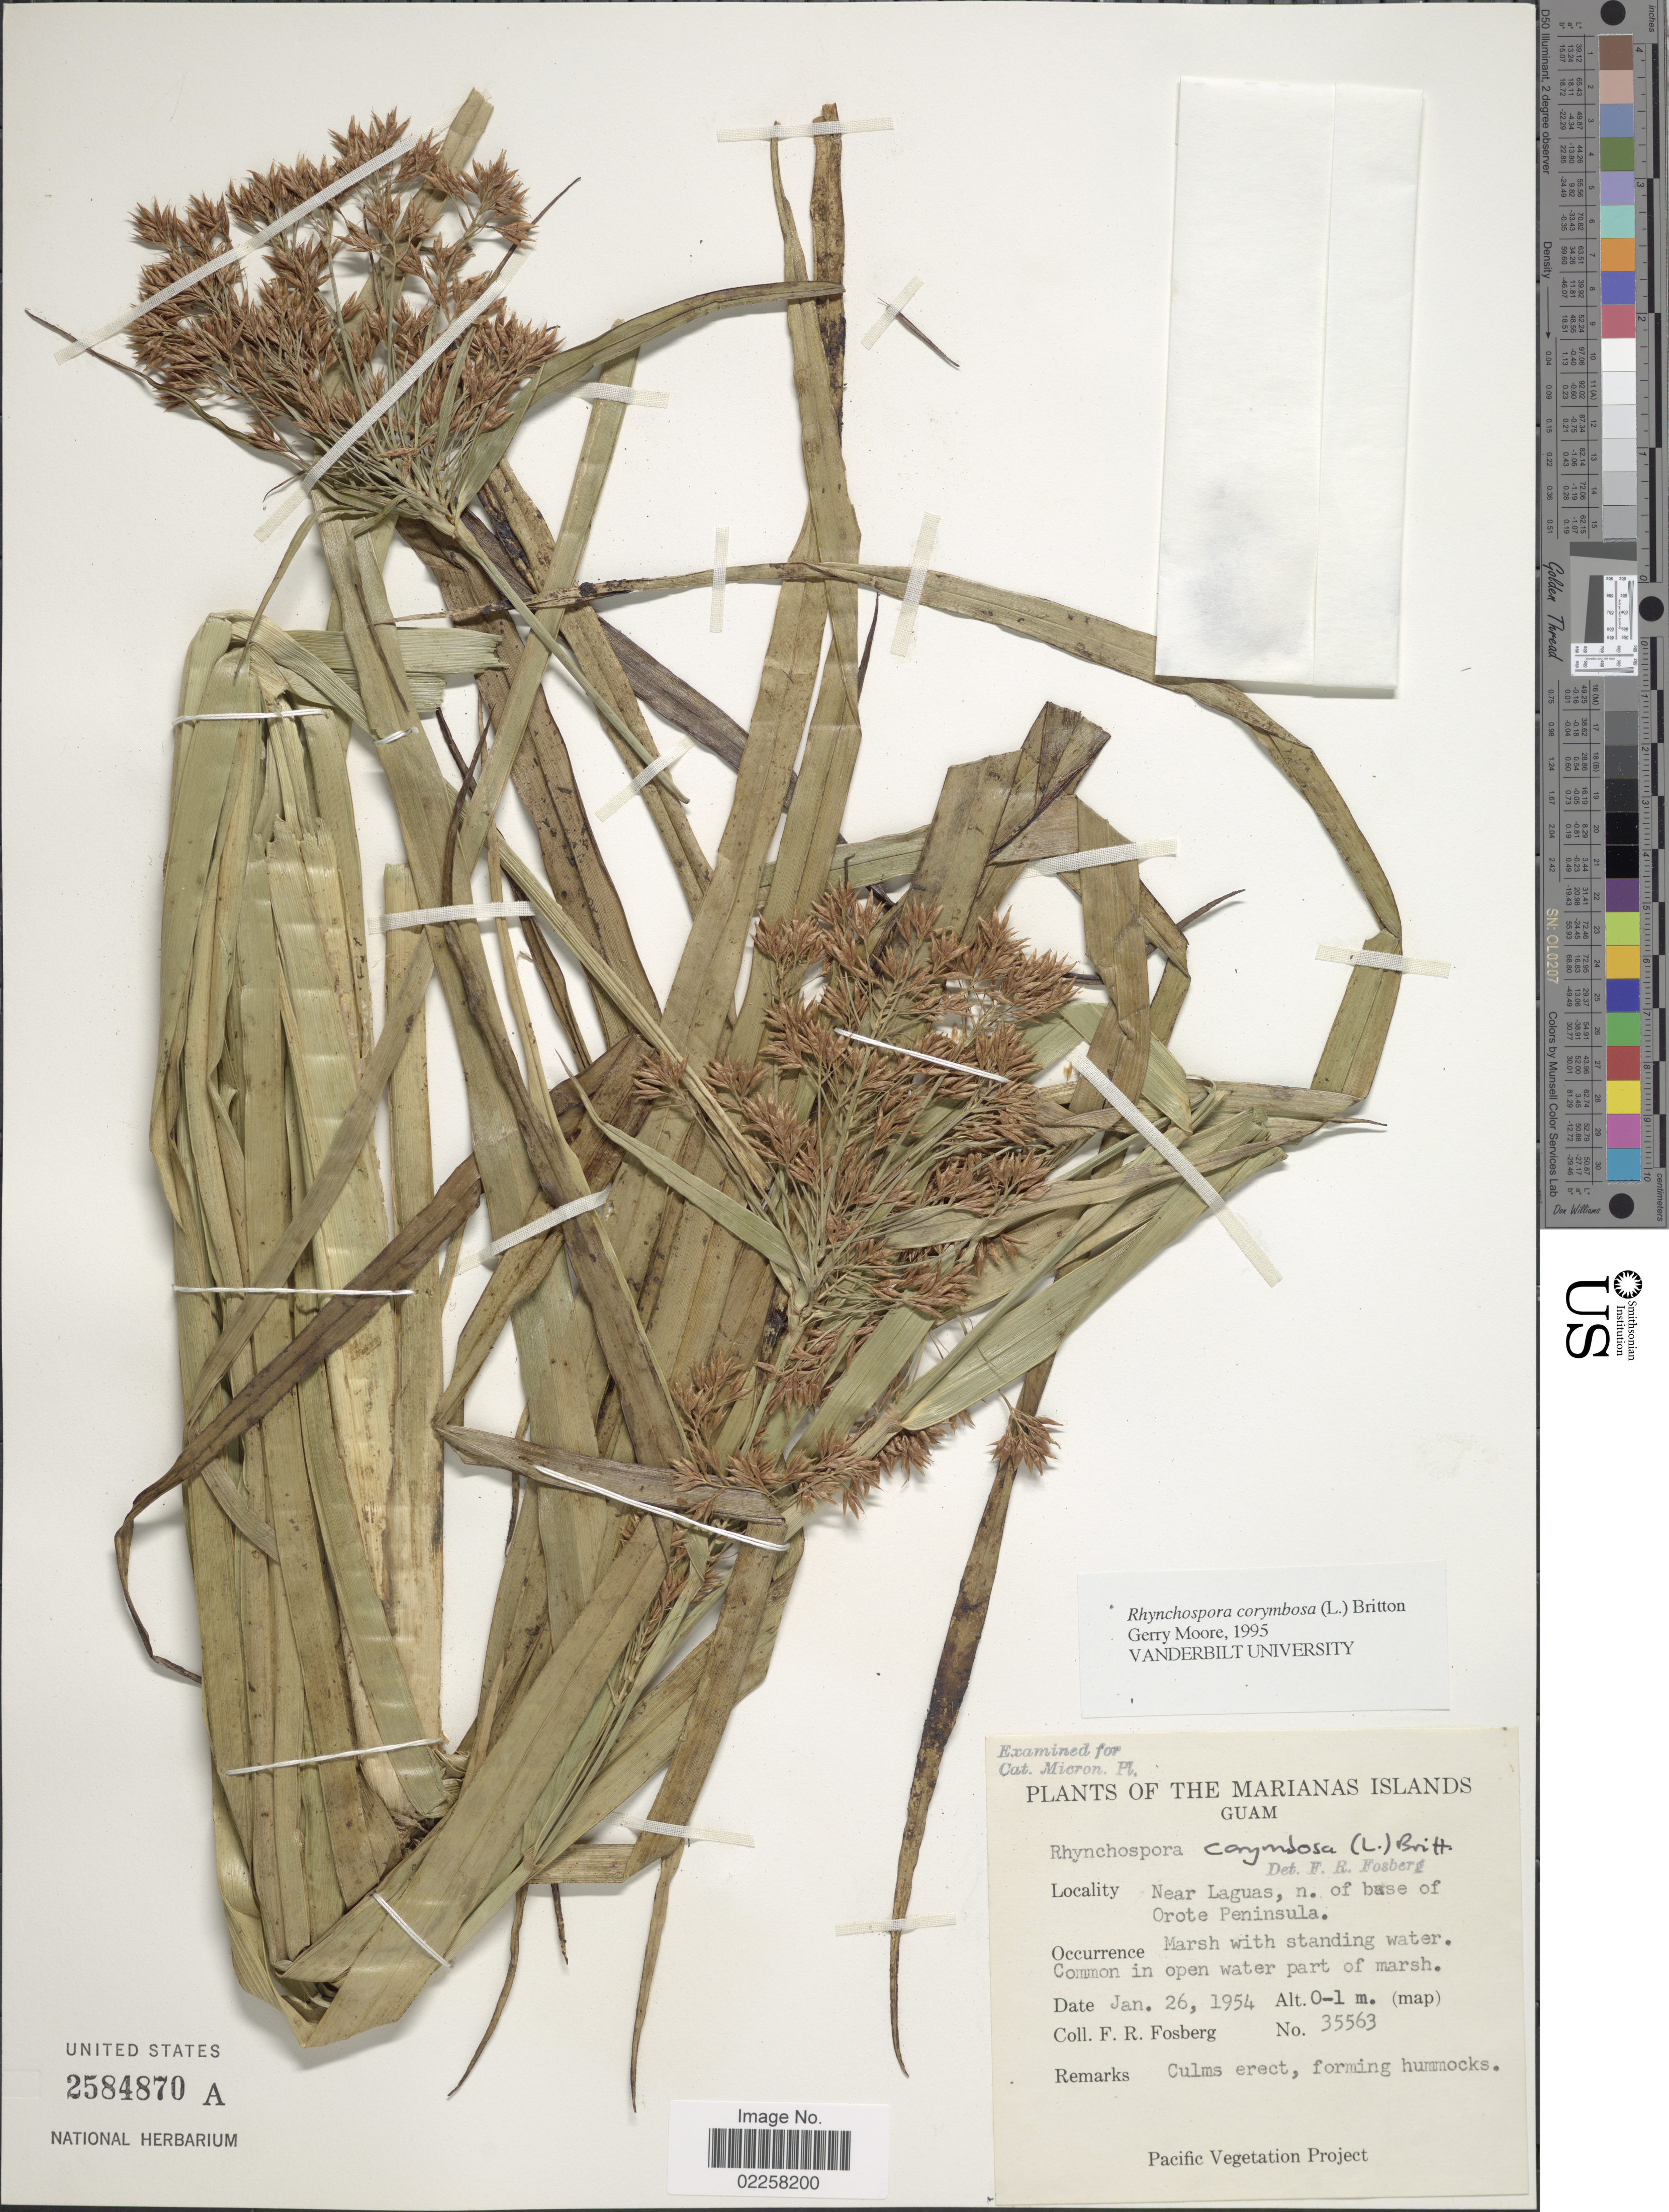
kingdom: Plantae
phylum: Tracheophyta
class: Liliopsida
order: Poales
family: Cyperaceae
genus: Rhynchospora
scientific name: Rhynchospora corymbosa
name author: (L.) Britton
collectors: F. R. Fosberg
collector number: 35563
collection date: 1954-01-26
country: Guam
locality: Marianas Islands. Near Laguas, n. of base of Orote Peninsula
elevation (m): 0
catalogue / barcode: US 2584870A